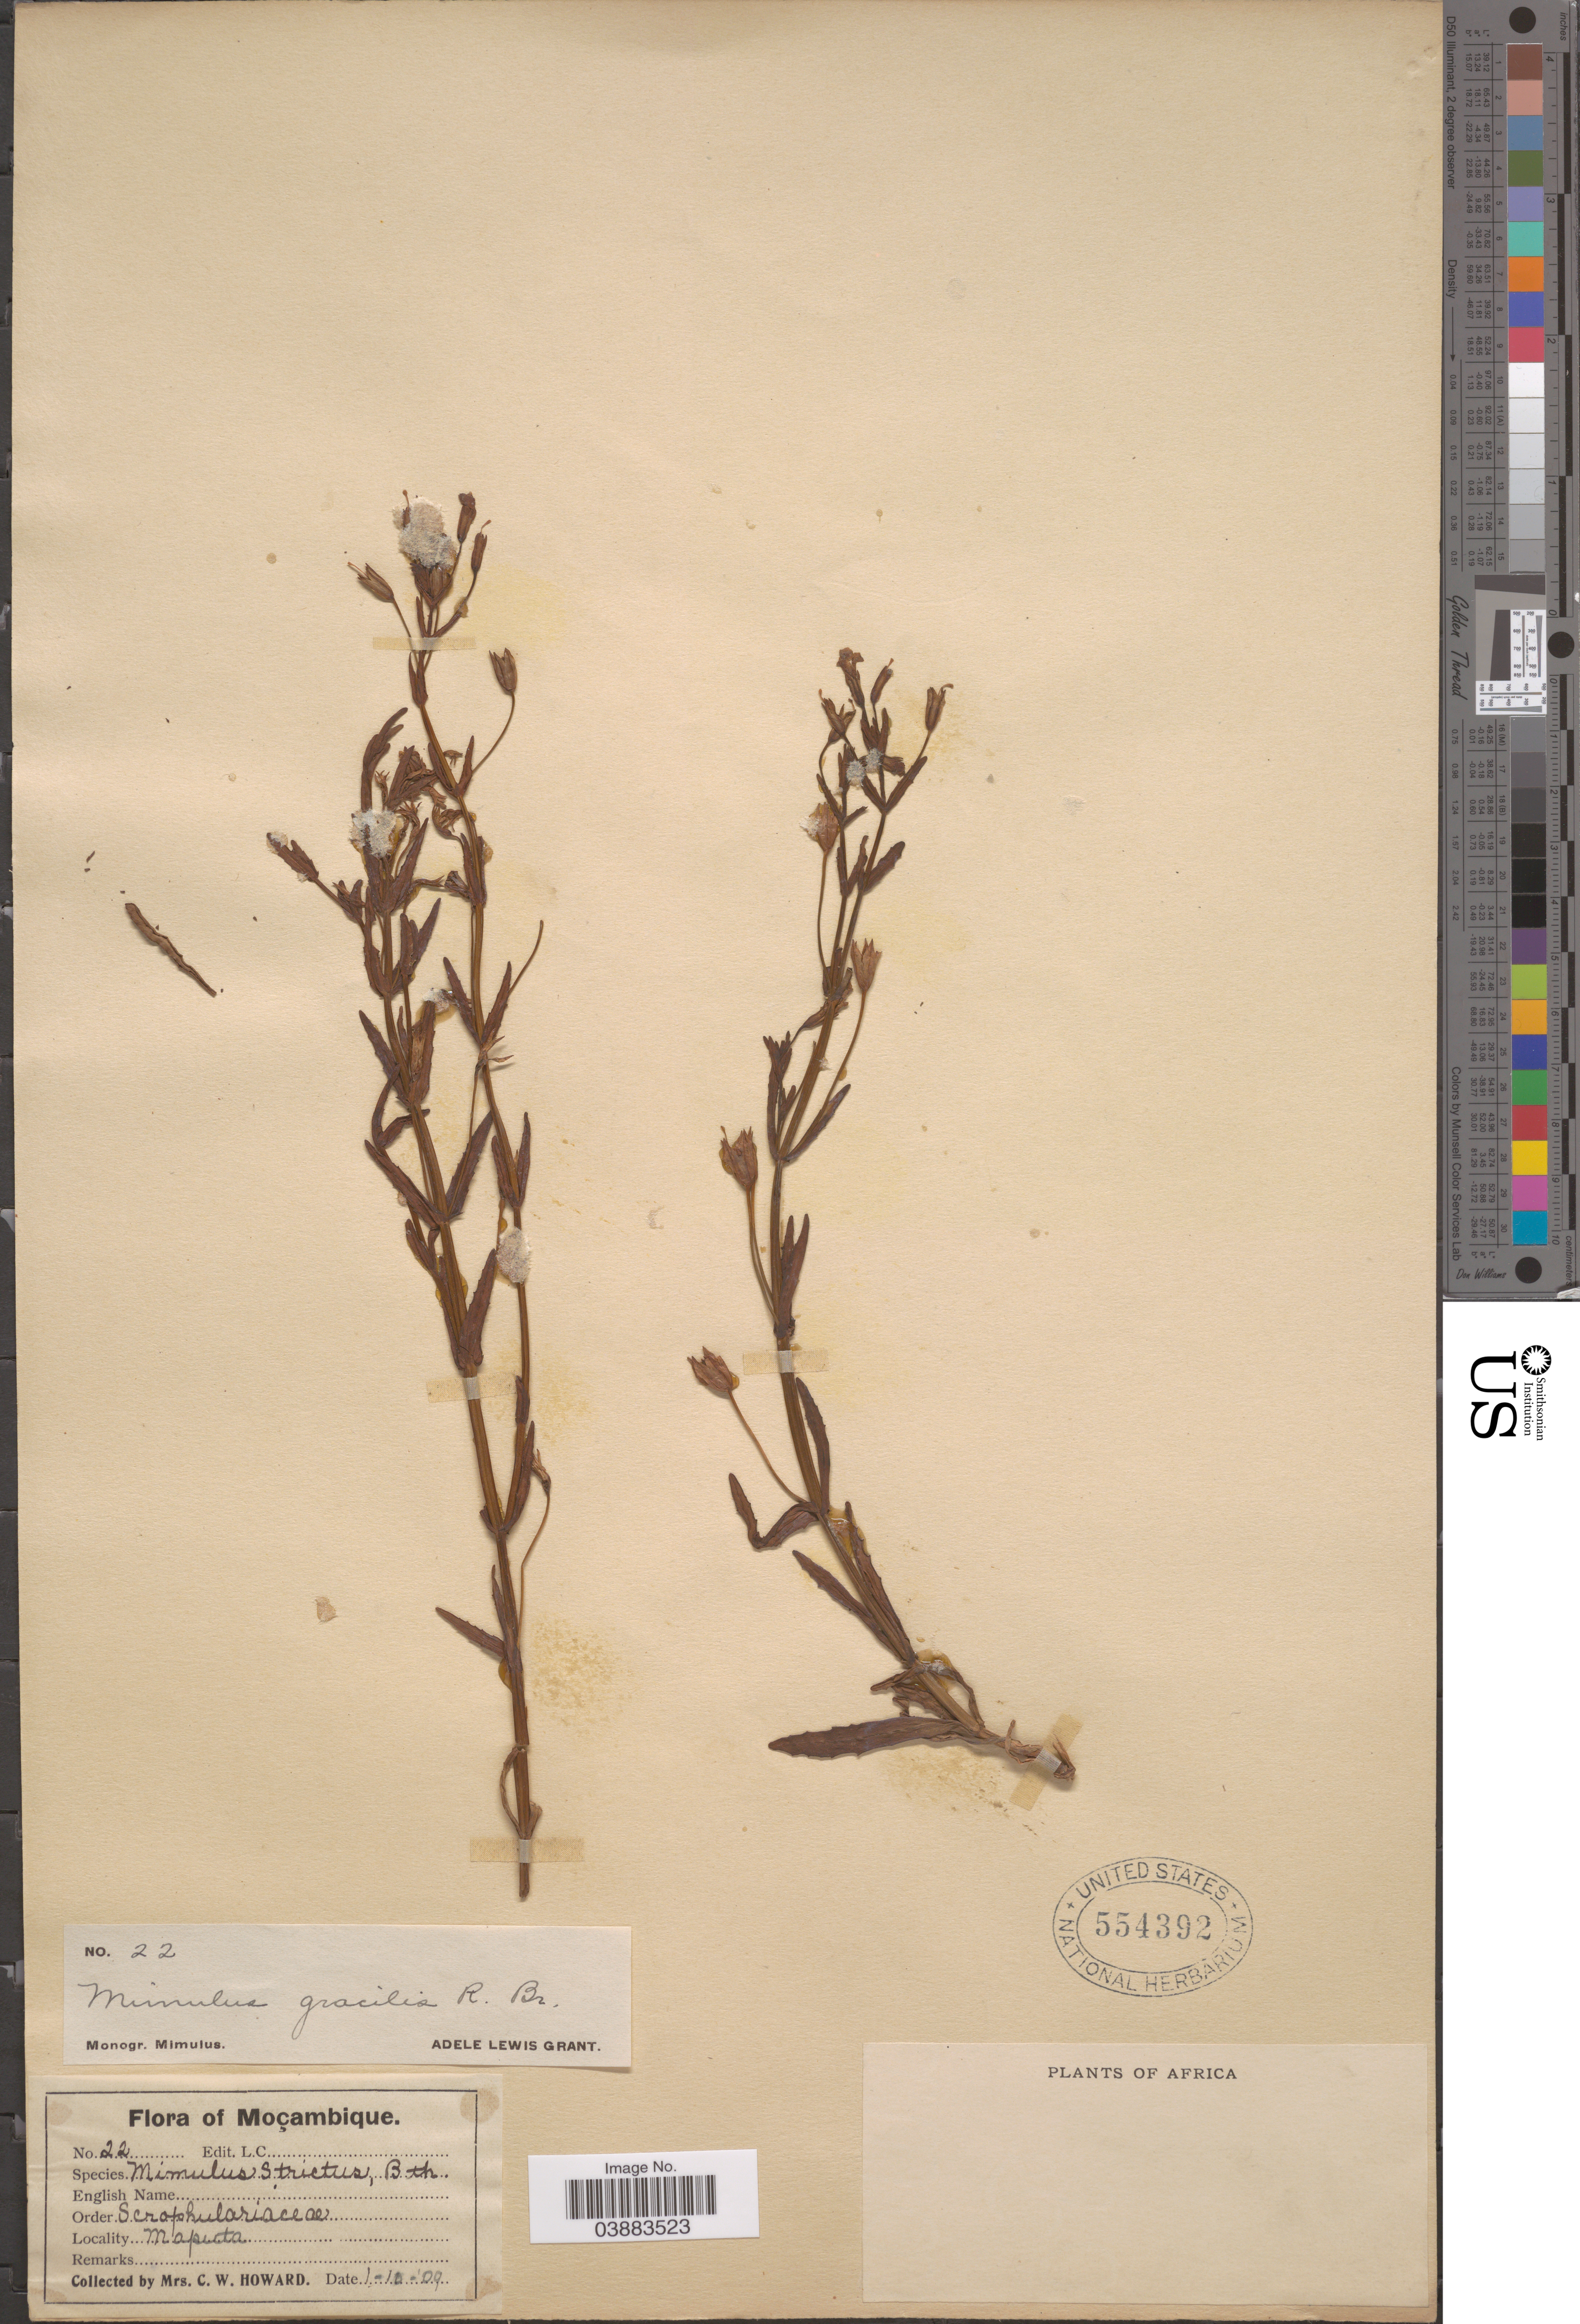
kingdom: Plantae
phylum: Tracheophyta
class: Magnoliopsida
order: Lamiales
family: Phrymaceae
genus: Mimulus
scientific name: Mimulus gracilis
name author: R. Br.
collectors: C. W. Howard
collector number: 22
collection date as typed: Transcribed d/m/y: 1/10/9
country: Mozambique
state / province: Maputo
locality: Moçambique. Maputa.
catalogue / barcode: US 554392